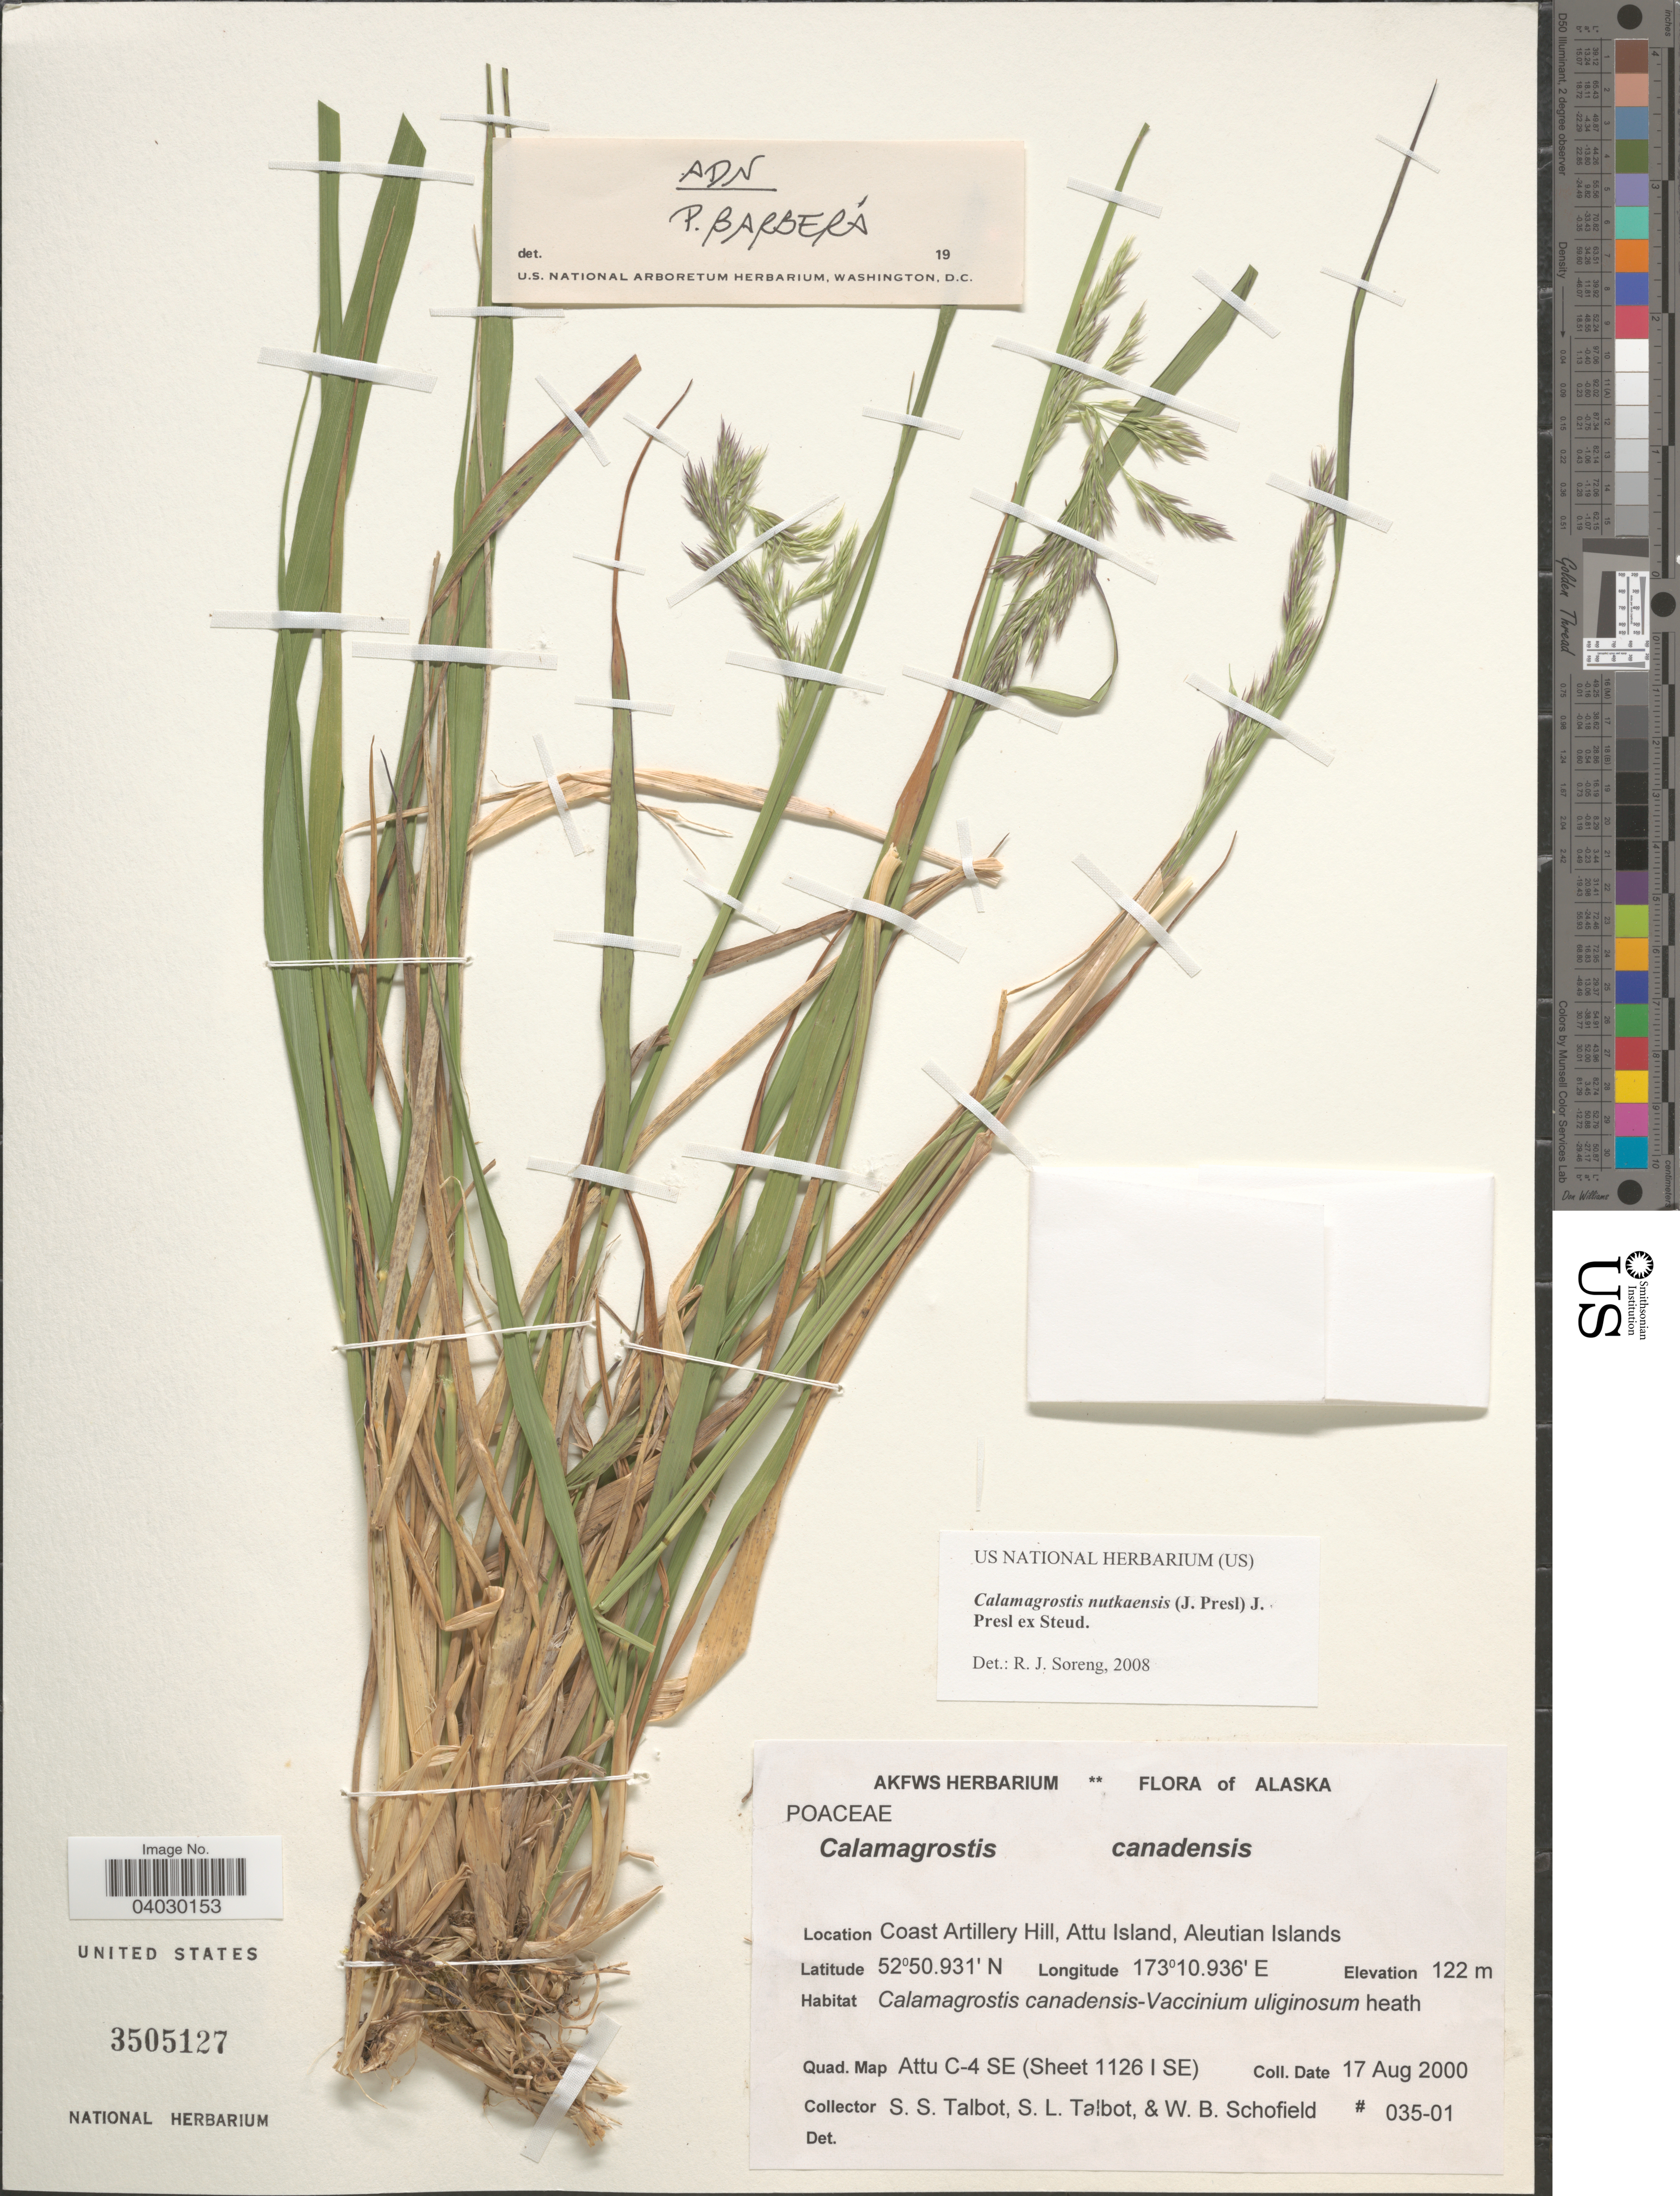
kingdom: Plantae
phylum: Tracheophyta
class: Liliopsida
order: Poales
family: Poaceae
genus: Calamagrostis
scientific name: Calamagrostis nutkaensis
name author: (J. Presl) Steud.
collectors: S. S. Talbot, S. Talbot & W. Schofield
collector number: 035-01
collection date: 2000-08-17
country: United States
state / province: Alaska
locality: Coast Artillery Hill, Attu Island, Aleutian Islands. Quad. Map Attu C-4 SE (Sheet 1126 I SE).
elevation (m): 122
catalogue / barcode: US 3505127